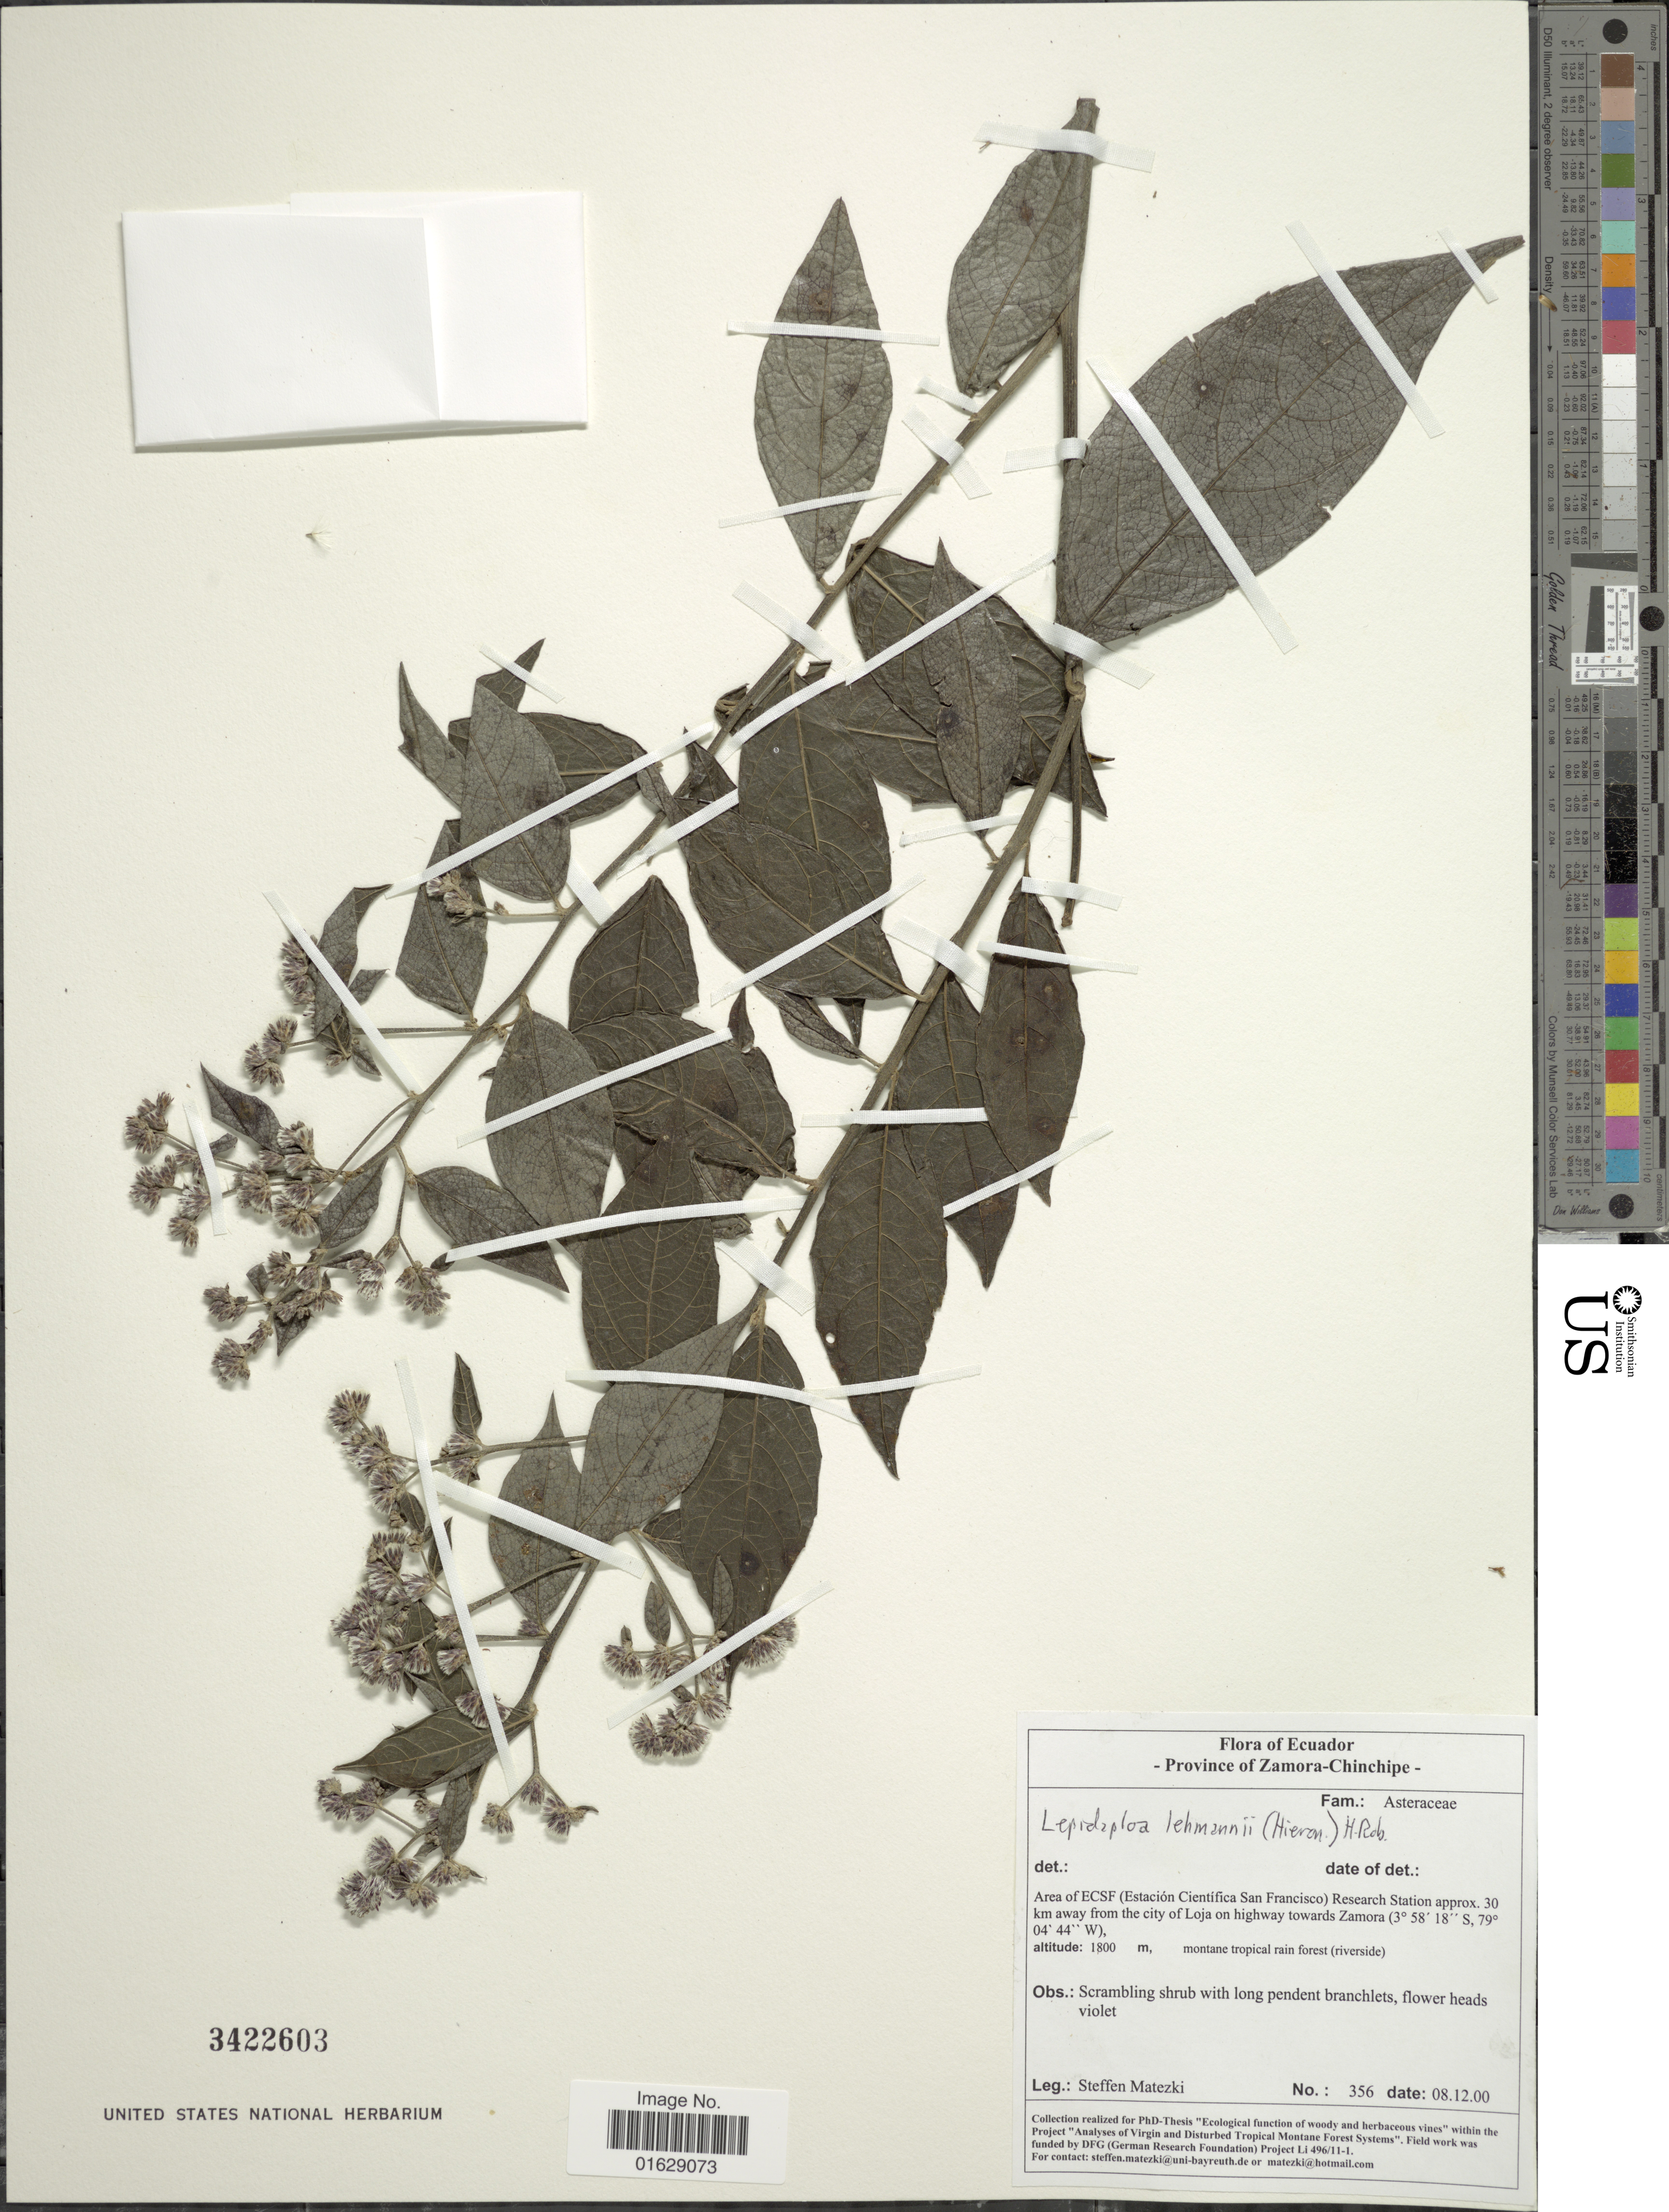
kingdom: Plantae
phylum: Tracheophyta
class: Magnoliopsida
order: Asterales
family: Asteraceae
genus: Lepidaploa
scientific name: Lepidaploa lehmannii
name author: (Hieron.) H. Rob.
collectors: S. Matezki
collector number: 356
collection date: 2000-12-08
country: Ecuador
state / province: Zamora-Chinchipe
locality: Area of ECSF (Estacion Cientifica San Francisco) Research Station approx. 30 km away from the city of Loja on highway towards Zamora. Montane tropical rain forest (riverside)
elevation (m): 1800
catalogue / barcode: US 3422603